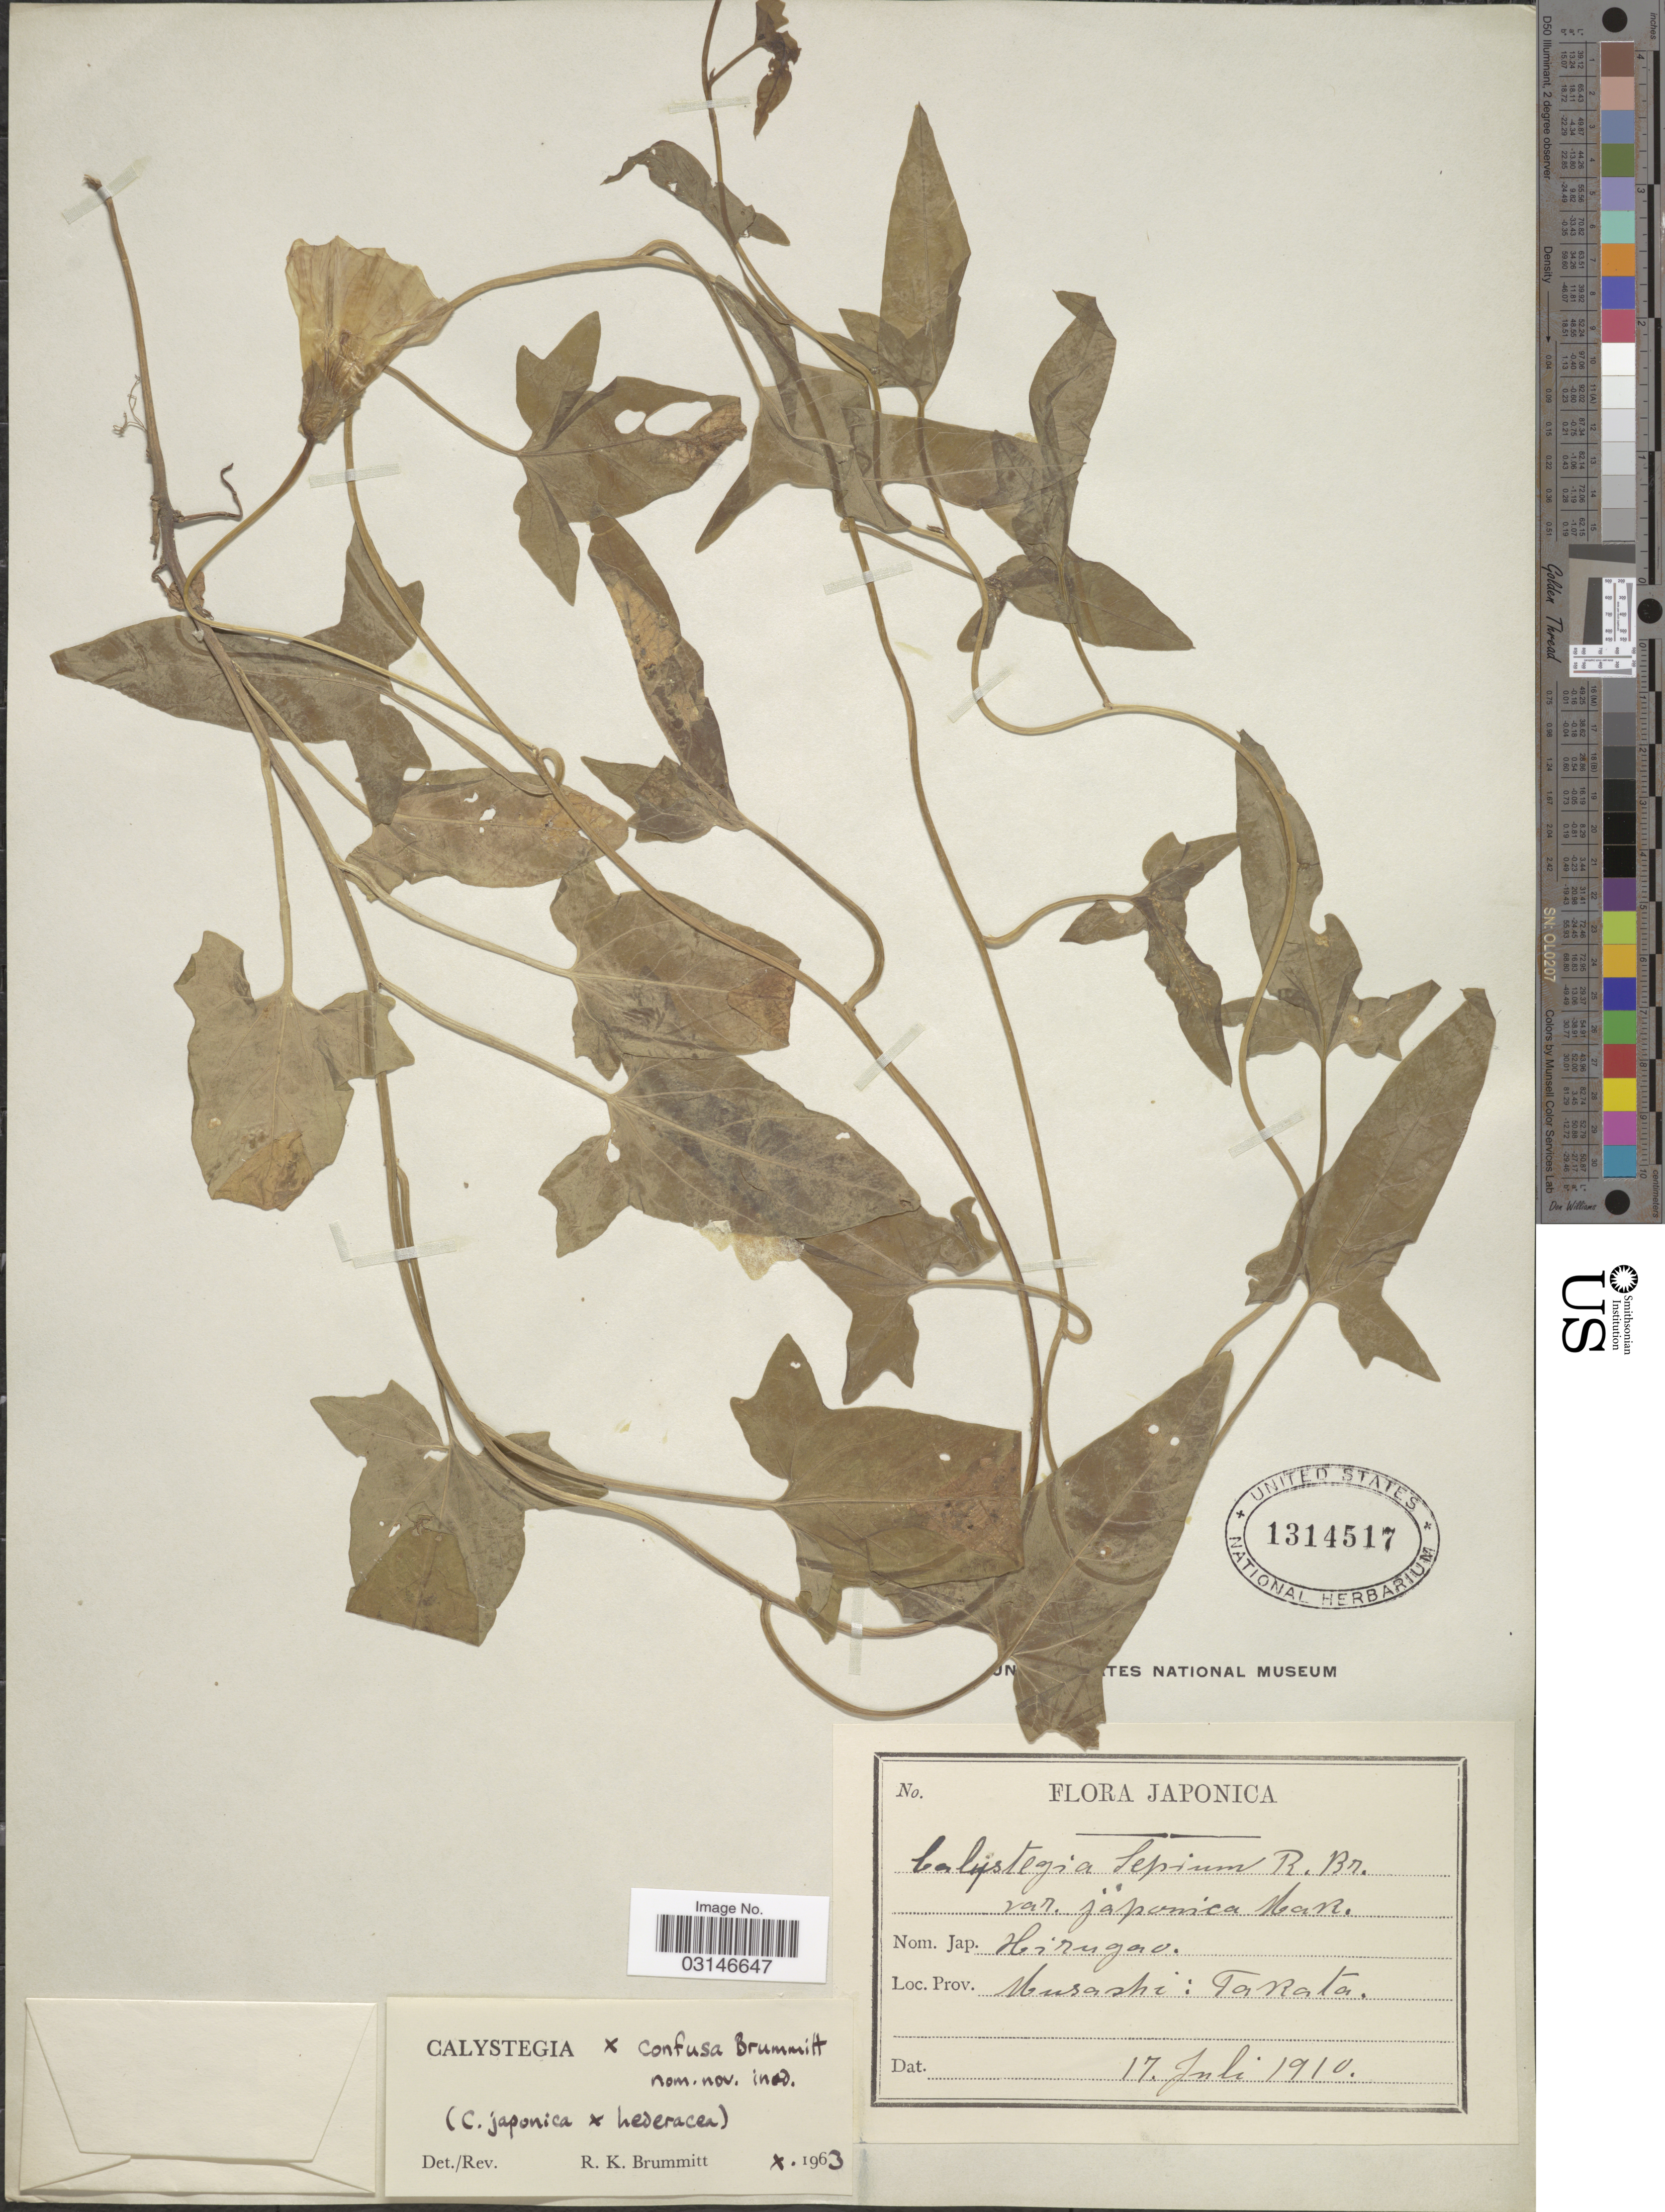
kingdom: Plantae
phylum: Tracheophyta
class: Magnoliopsida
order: Solanales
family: Convolvulaceae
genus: Calystegia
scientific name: Calystegia hederacea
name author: Thunb.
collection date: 1910-07-17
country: Japan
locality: Musashi: Takata.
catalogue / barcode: US 1314517